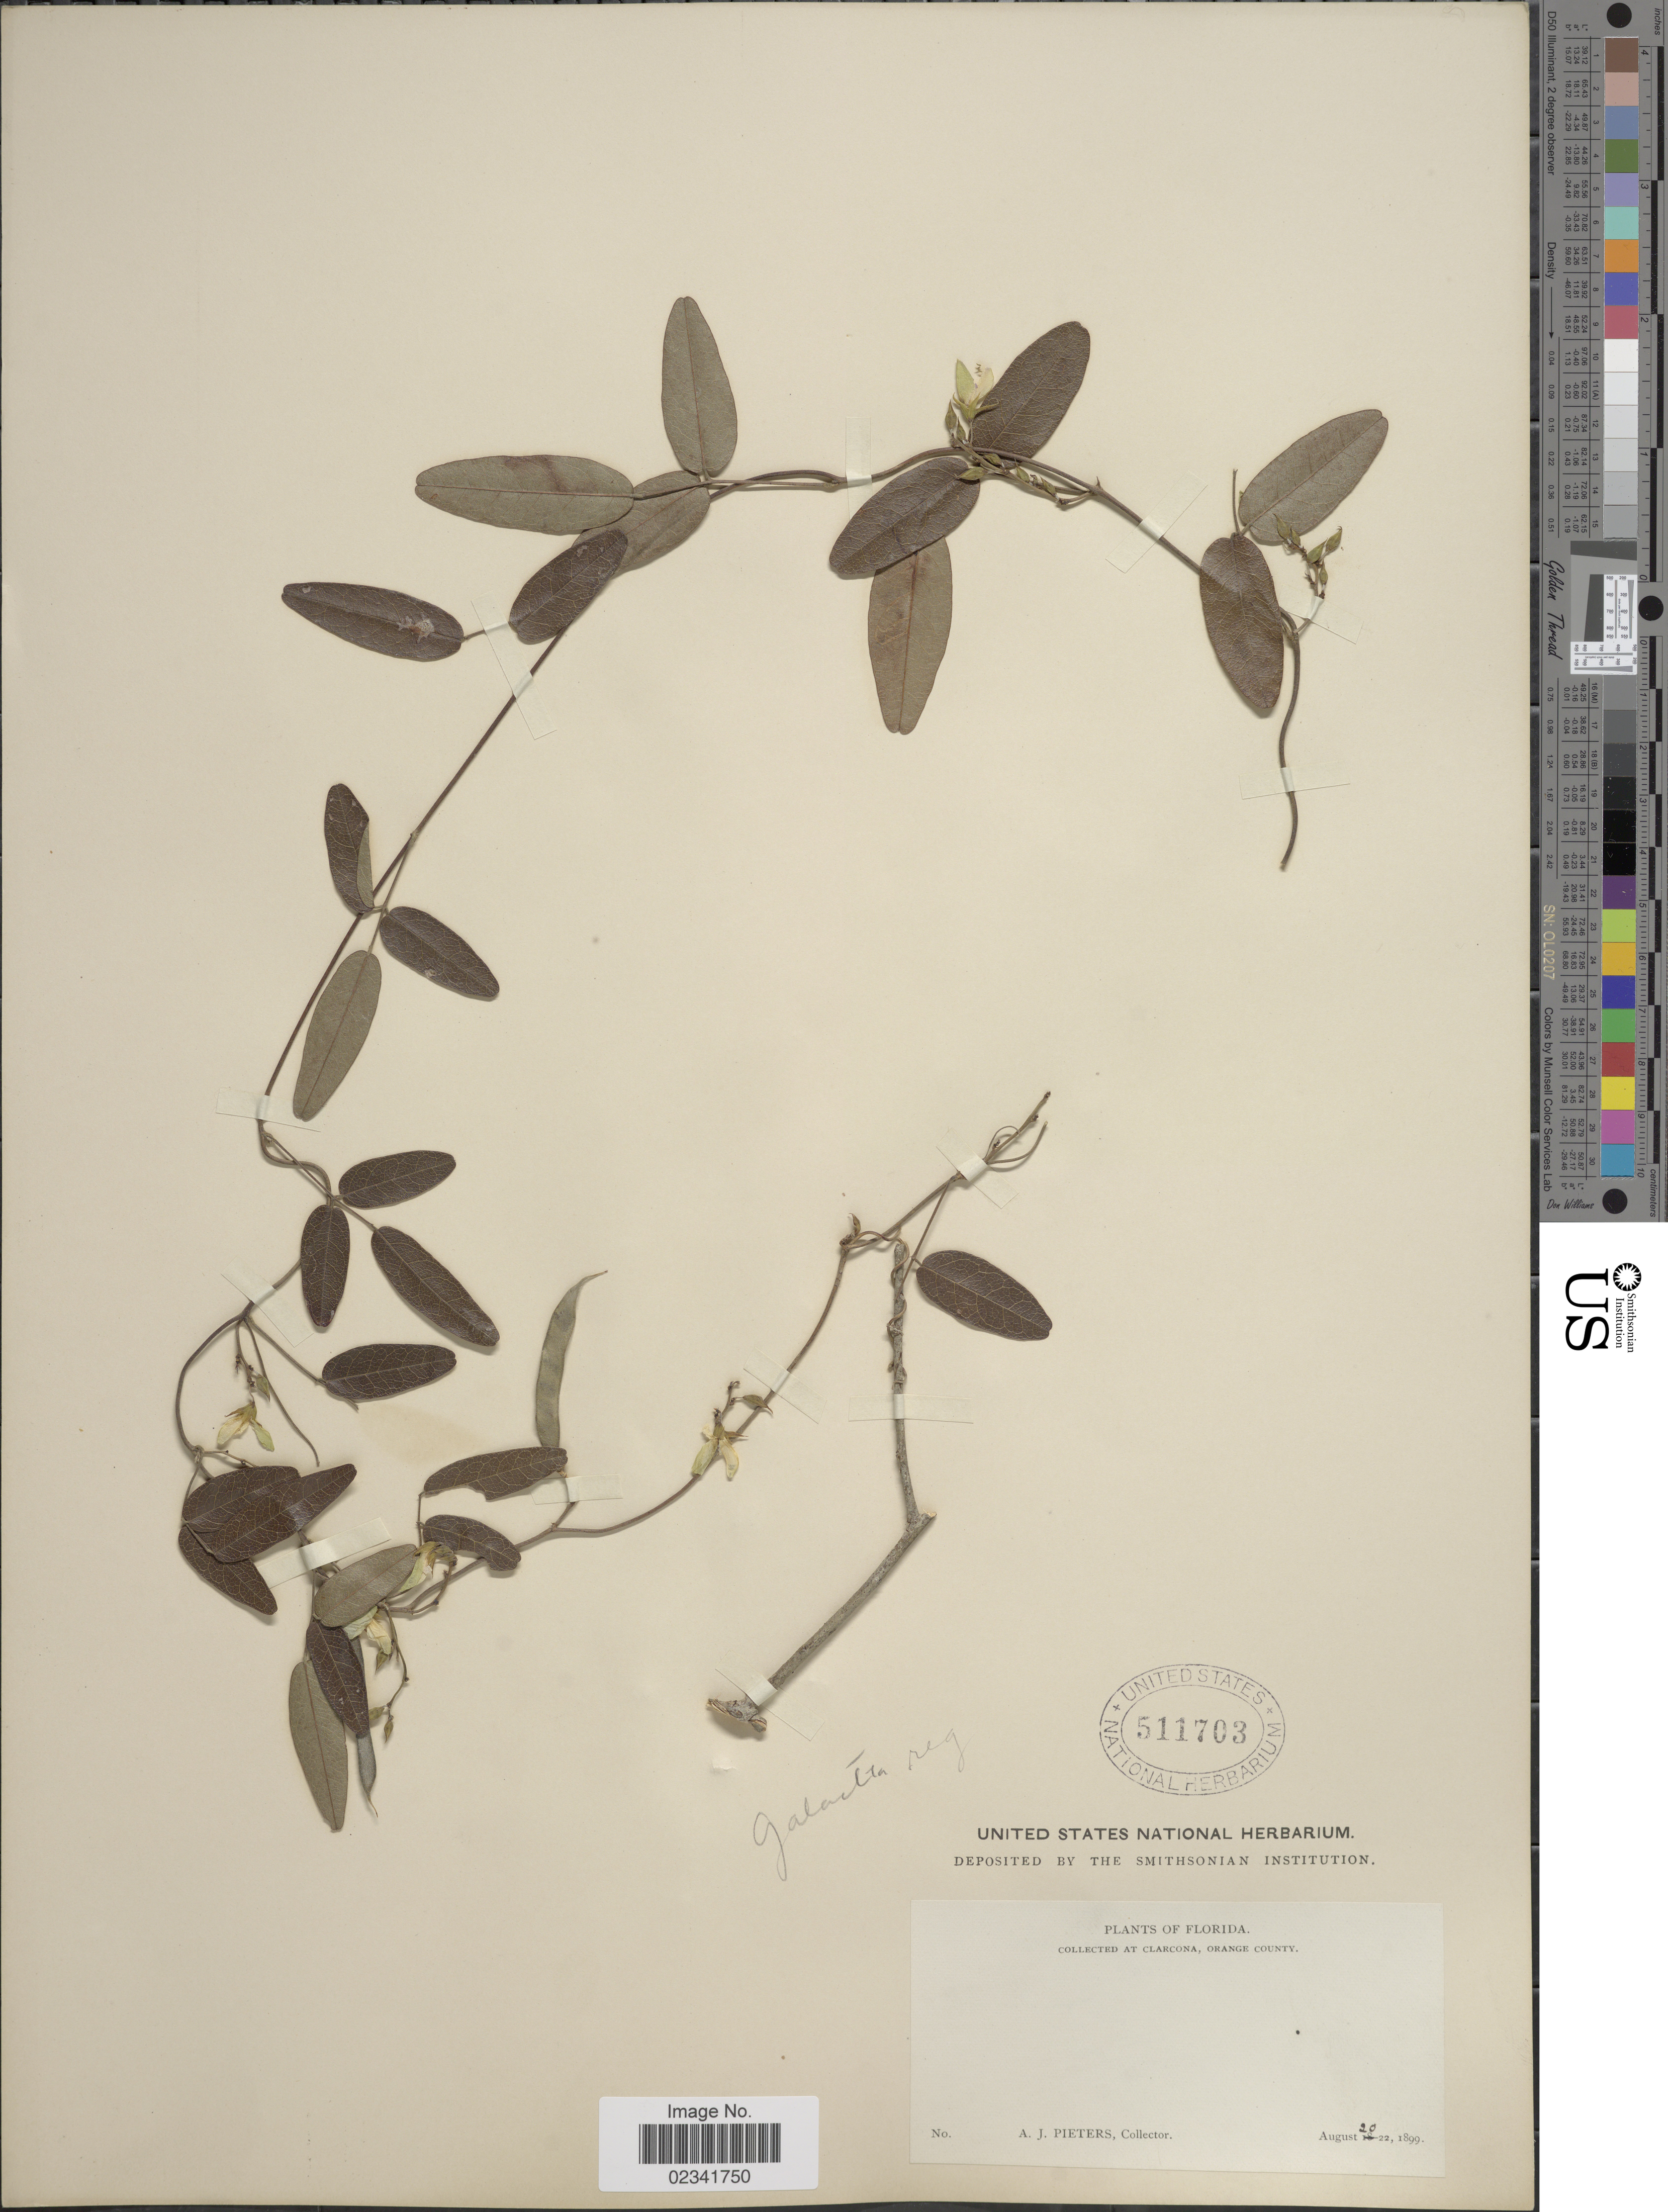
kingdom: Plantae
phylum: Tracheophyta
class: Magnoliopsida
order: Fabales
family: Fabaceae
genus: Galactia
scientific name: Galactia regularis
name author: (L.) Britton, Stearns & Poggenb.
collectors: A. Pieters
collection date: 1899-08-20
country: United States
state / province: Florida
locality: At Clarcona, Orange County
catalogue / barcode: US 511703